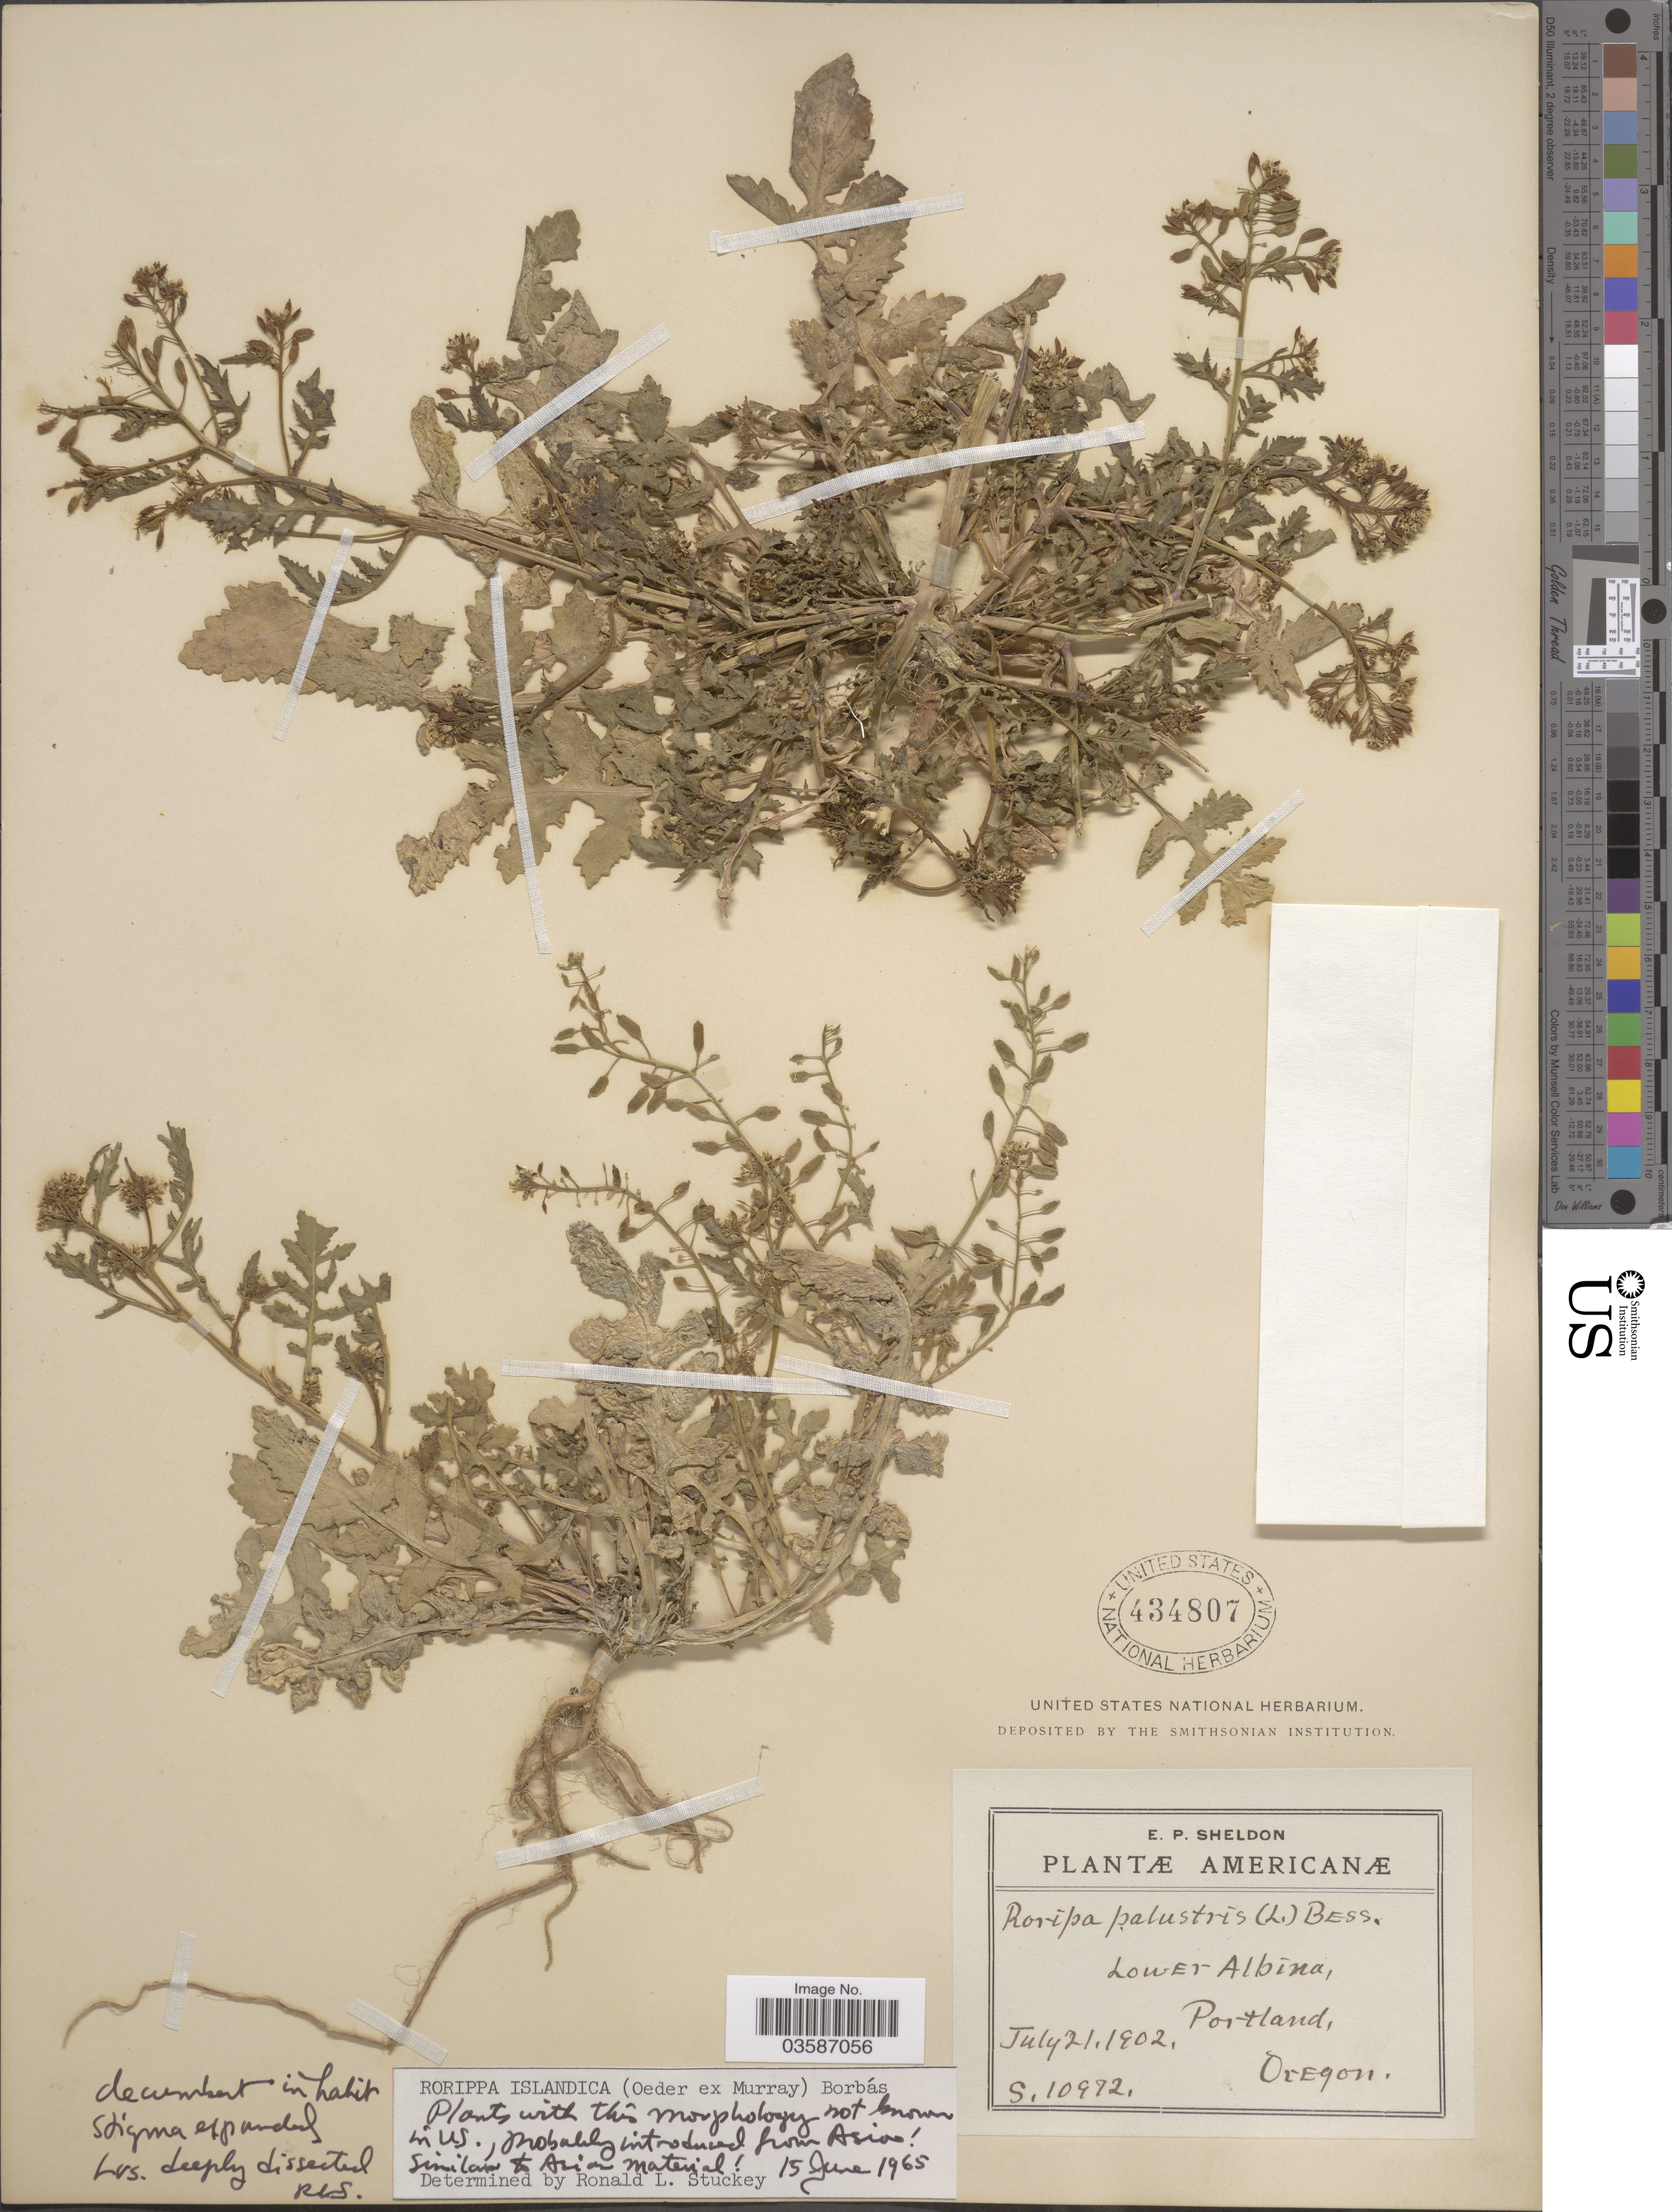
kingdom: Plantae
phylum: Tracheophyta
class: Magnoliopsida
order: Brassicales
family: Brassicaceae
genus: Rorippa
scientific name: Rorippa islandica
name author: (Oeder) Borbás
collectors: E. P. Sheldon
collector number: S10972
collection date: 1902-07-21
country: United States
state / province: Oregon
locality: Lower Albina, Portland.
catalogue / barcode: US 434807